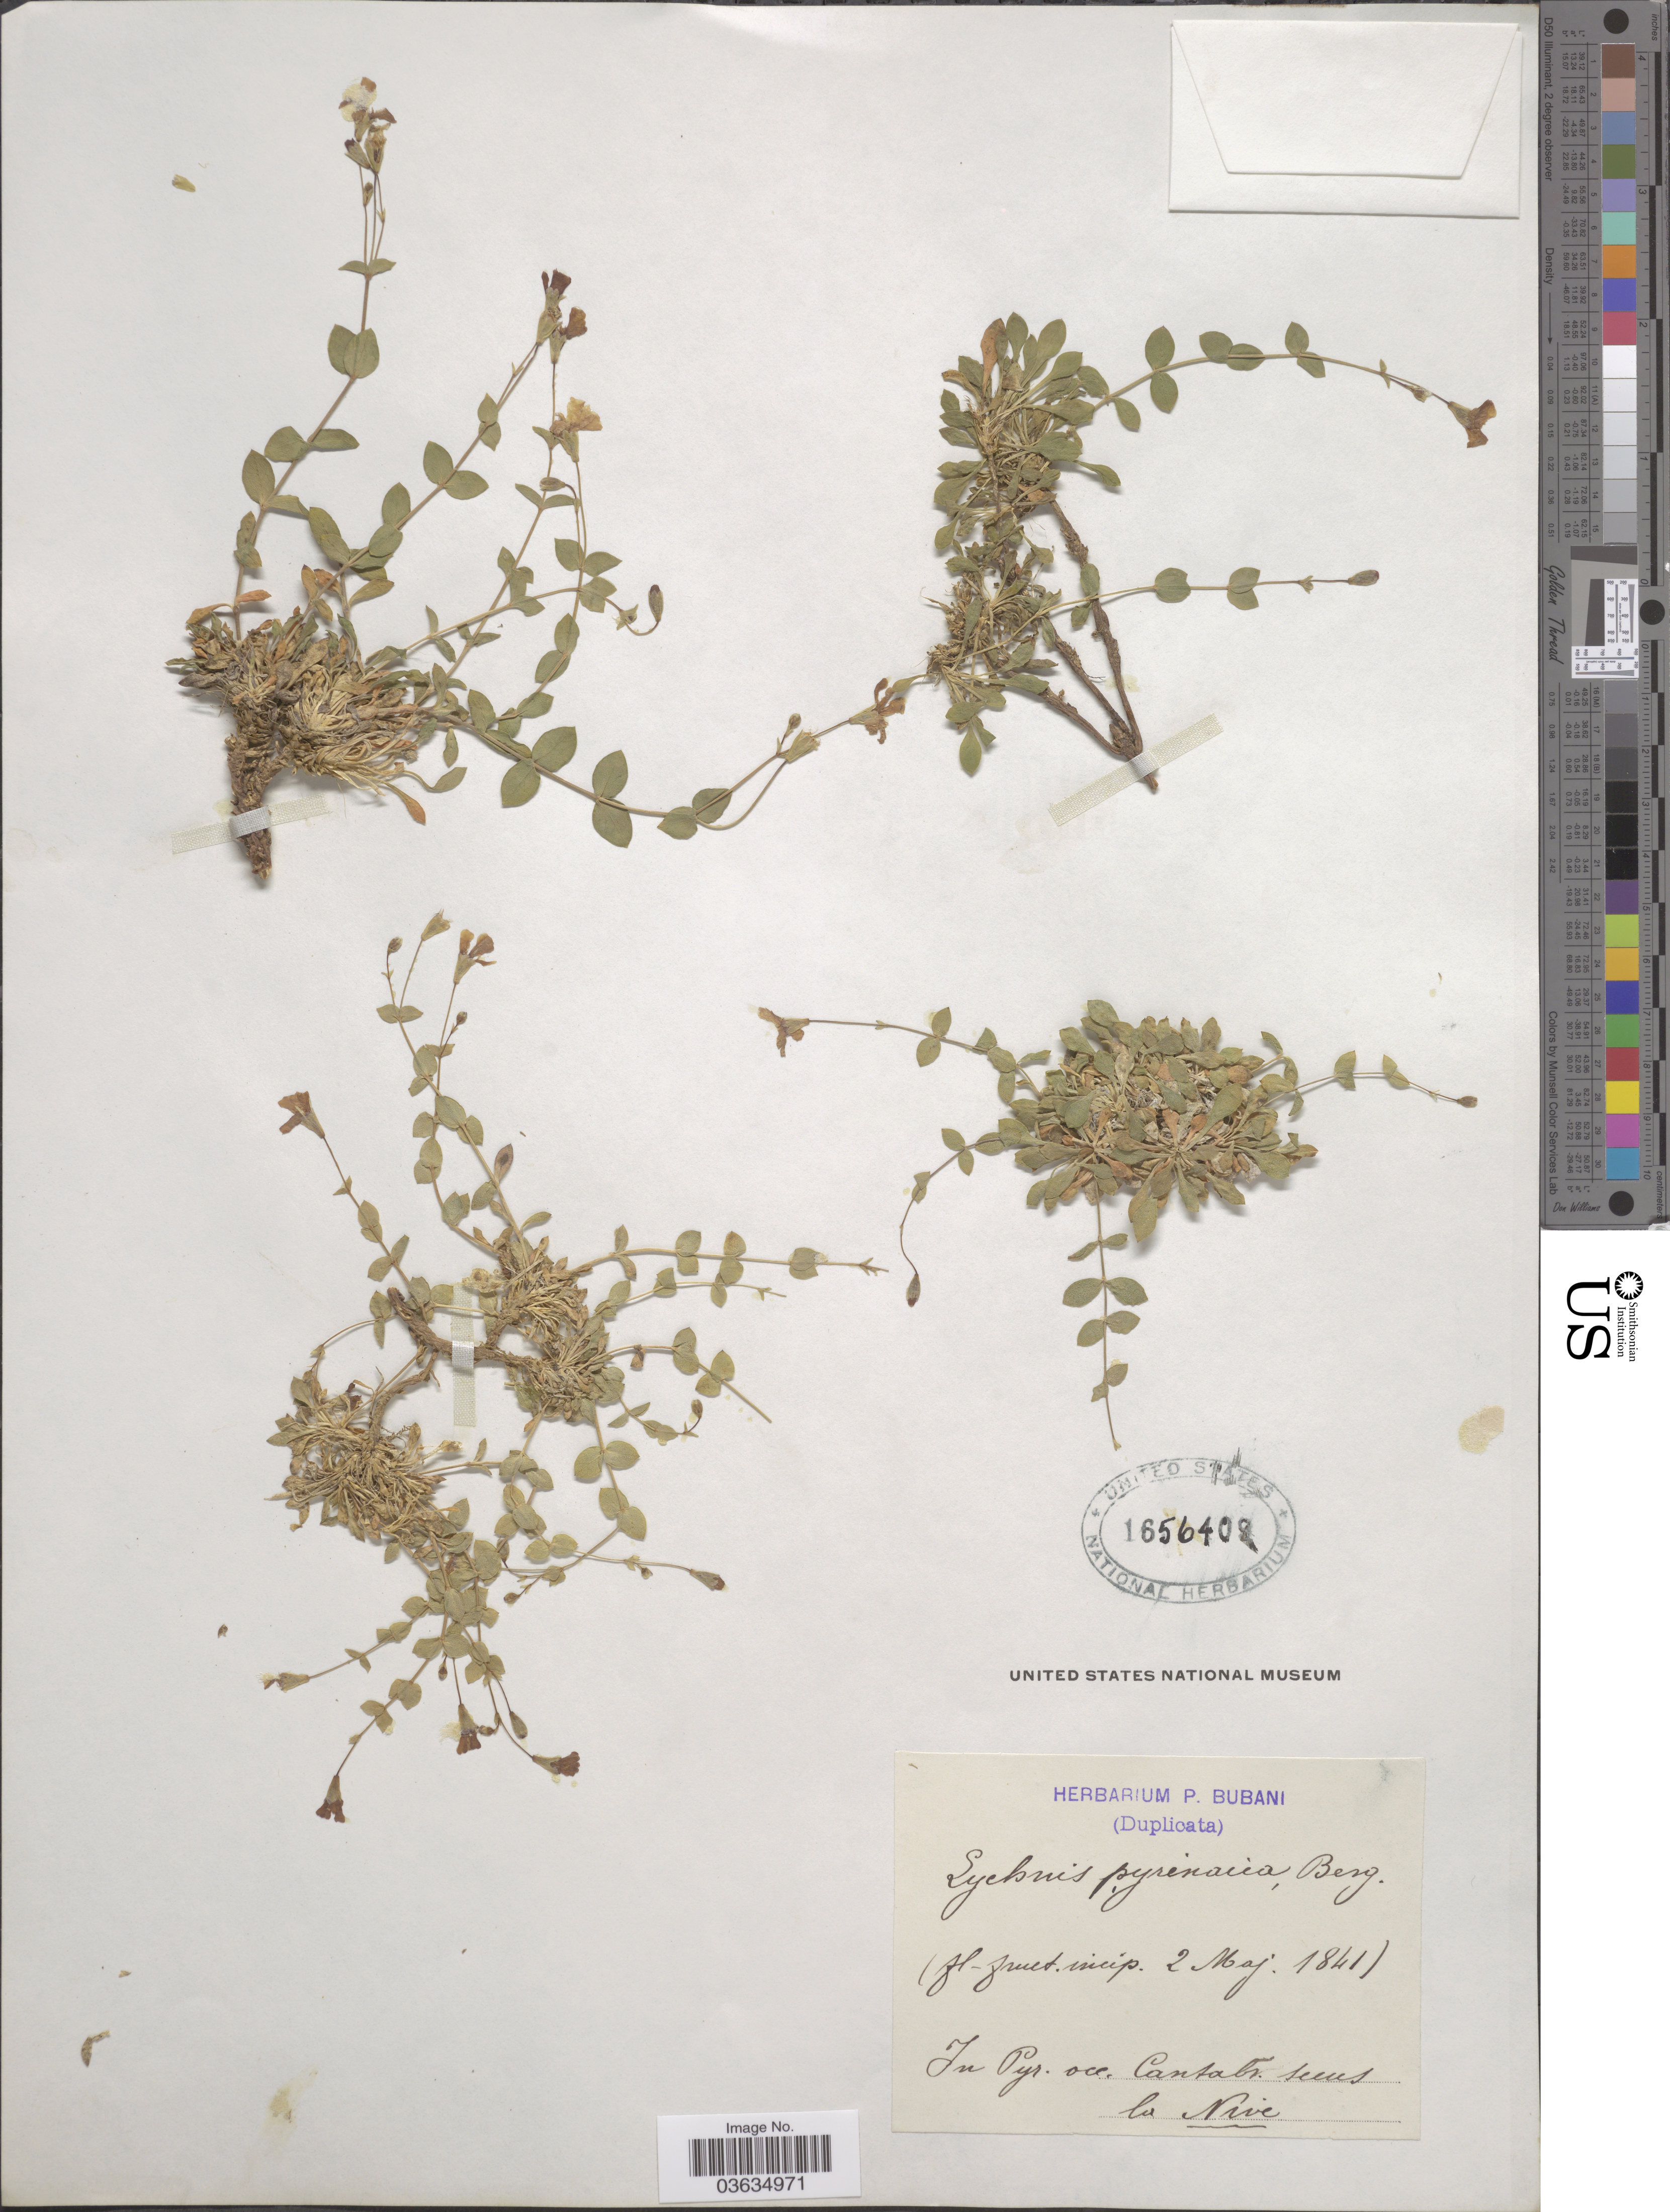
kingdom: Plantae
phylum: Tracheophyta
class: Magnoliopsida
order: Caryophyllales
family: Caryophyllaceae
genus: Petrocoptis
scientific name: Petrocoptis pyrenaica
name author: A. Braun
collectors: ex herb. P. Bubani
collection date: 1841-05-02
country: Spain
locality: In Pyr. occ. Cantabr. secus la Nive.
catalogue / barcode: US 1656408